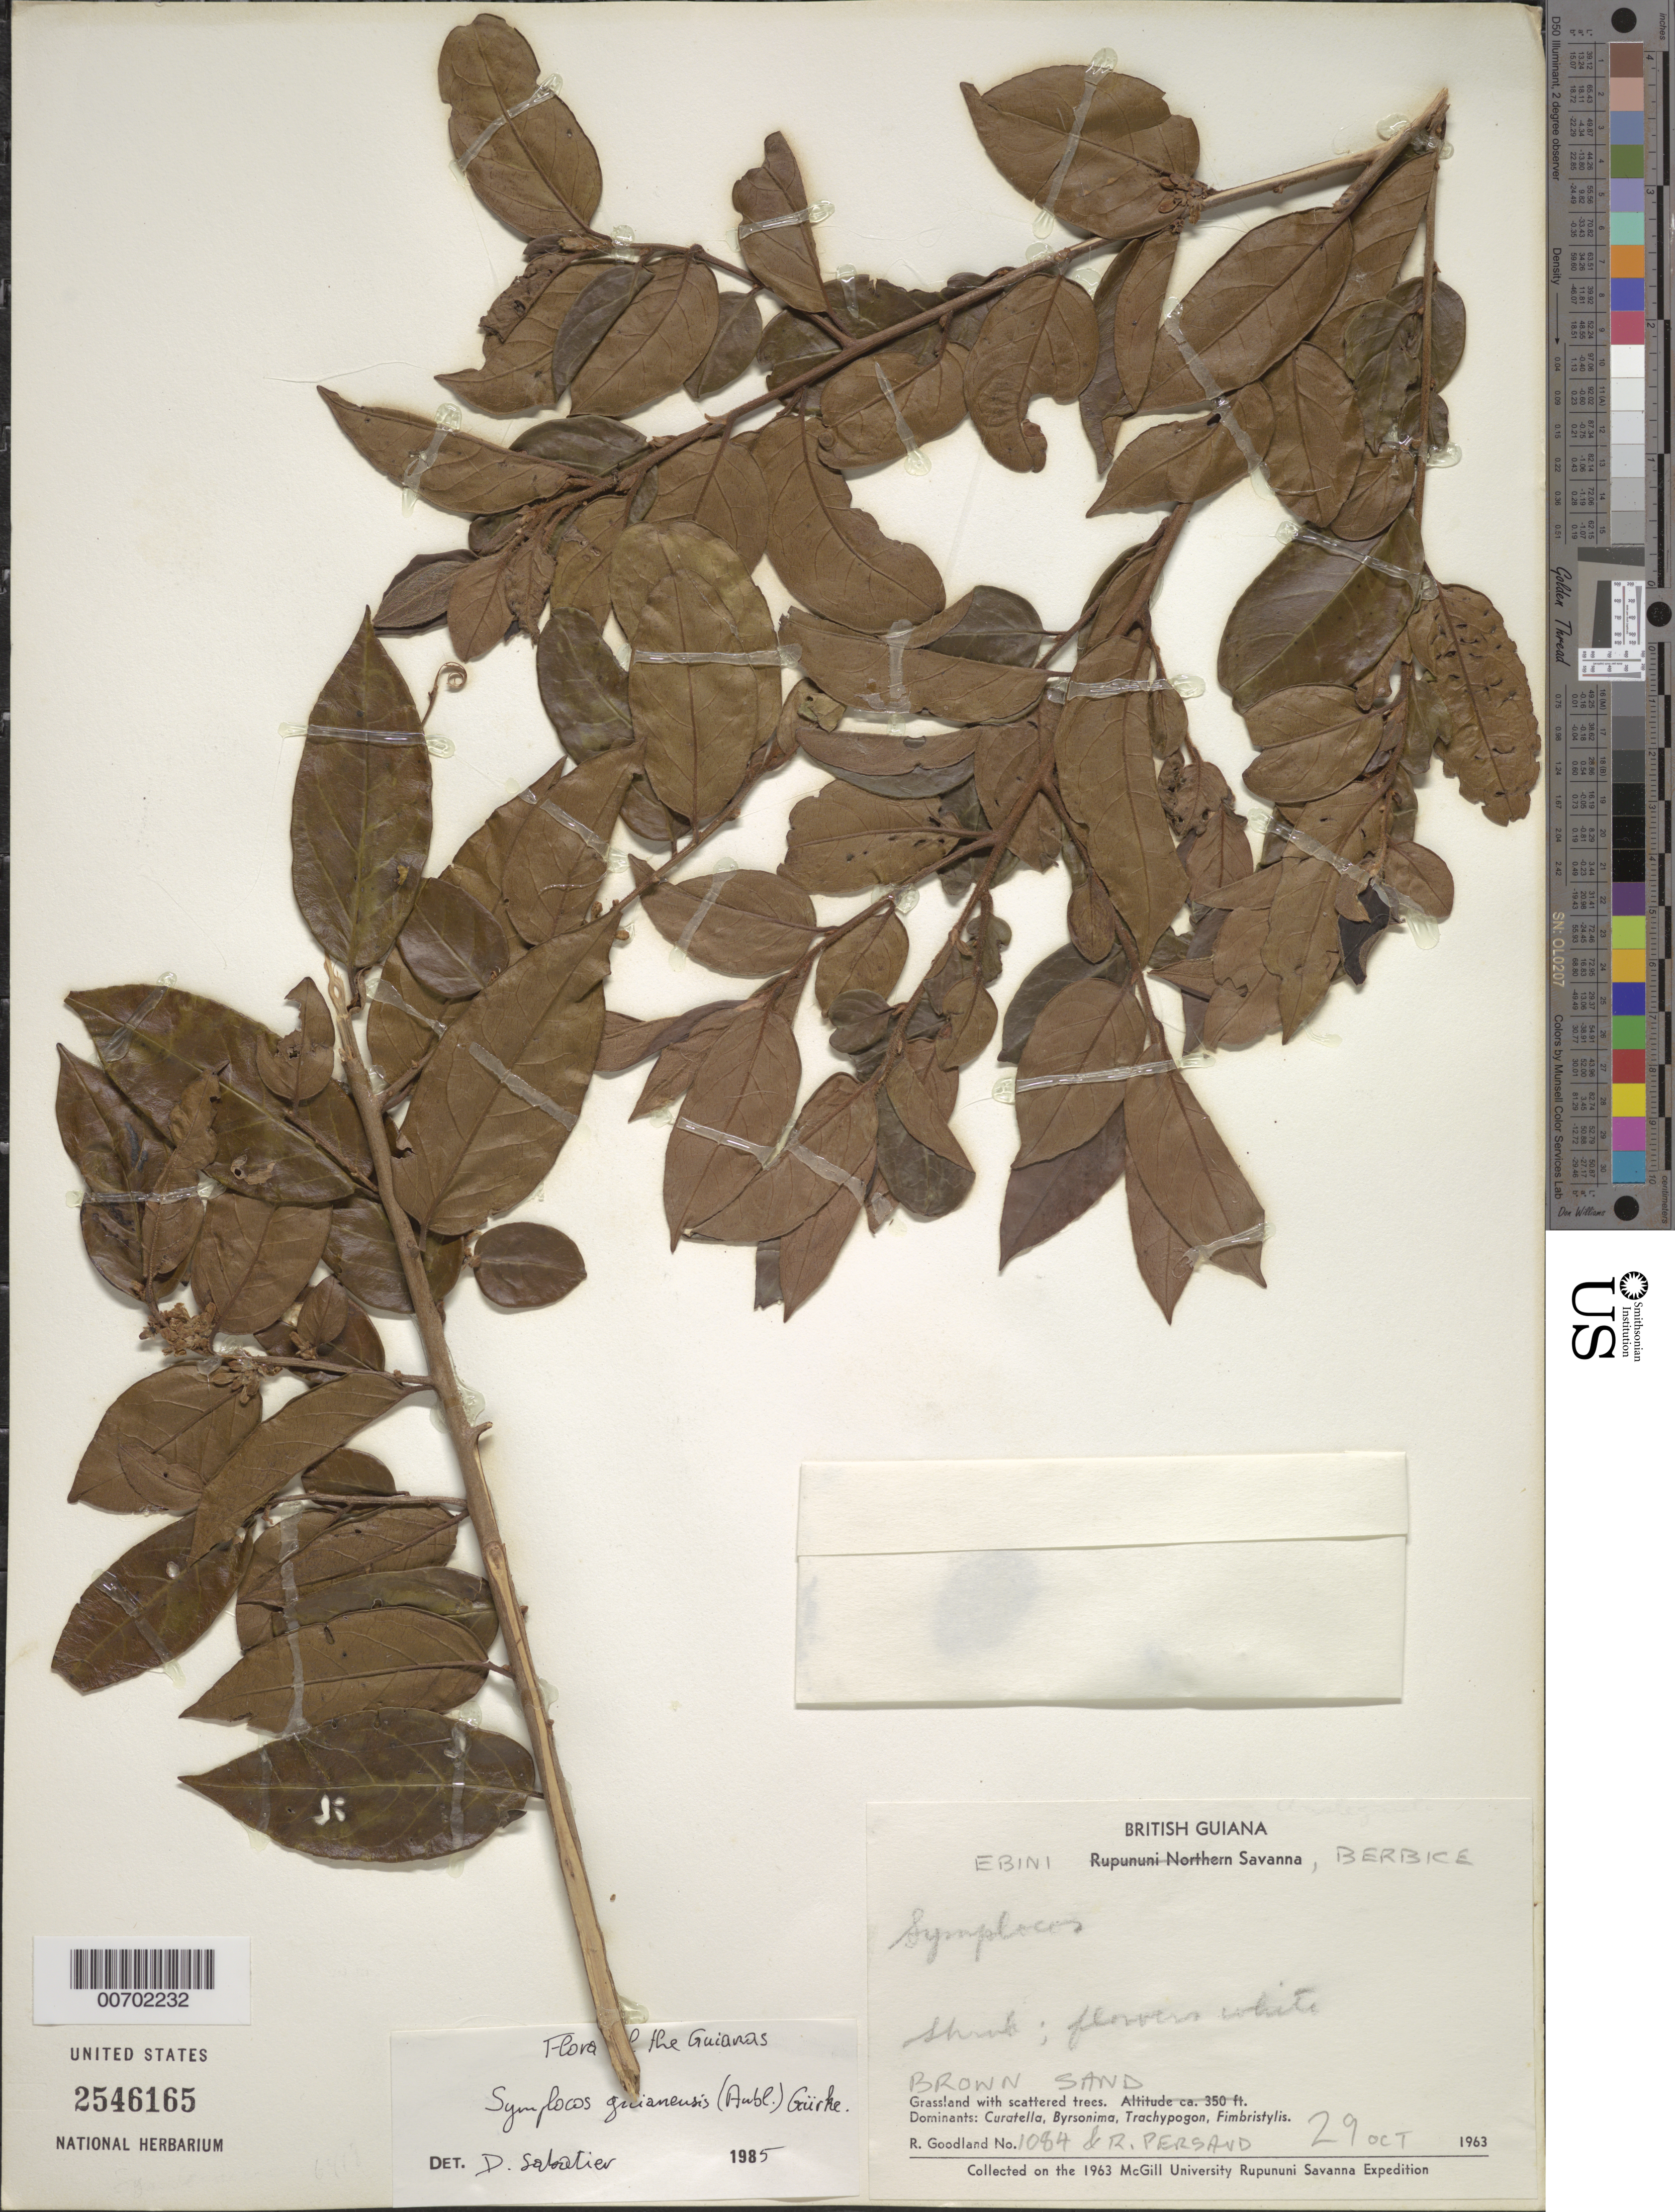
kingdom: Plantae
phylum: Tracheophyta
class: Magnoliopsida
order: Ericales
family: Symplocaceae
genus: Symplocos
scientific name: Symplocos guianensis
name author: (Aubl.) Gürke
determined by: Sabatier, D.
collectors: R. Goodland & R. Persaud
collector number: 1084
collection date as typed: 29-Oct-63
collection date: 1963-10-29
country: Guyana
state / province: U. Demerara-Berbice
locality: Ebini Savanna, Berbice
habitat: Brown sand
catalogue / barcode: US 2546165